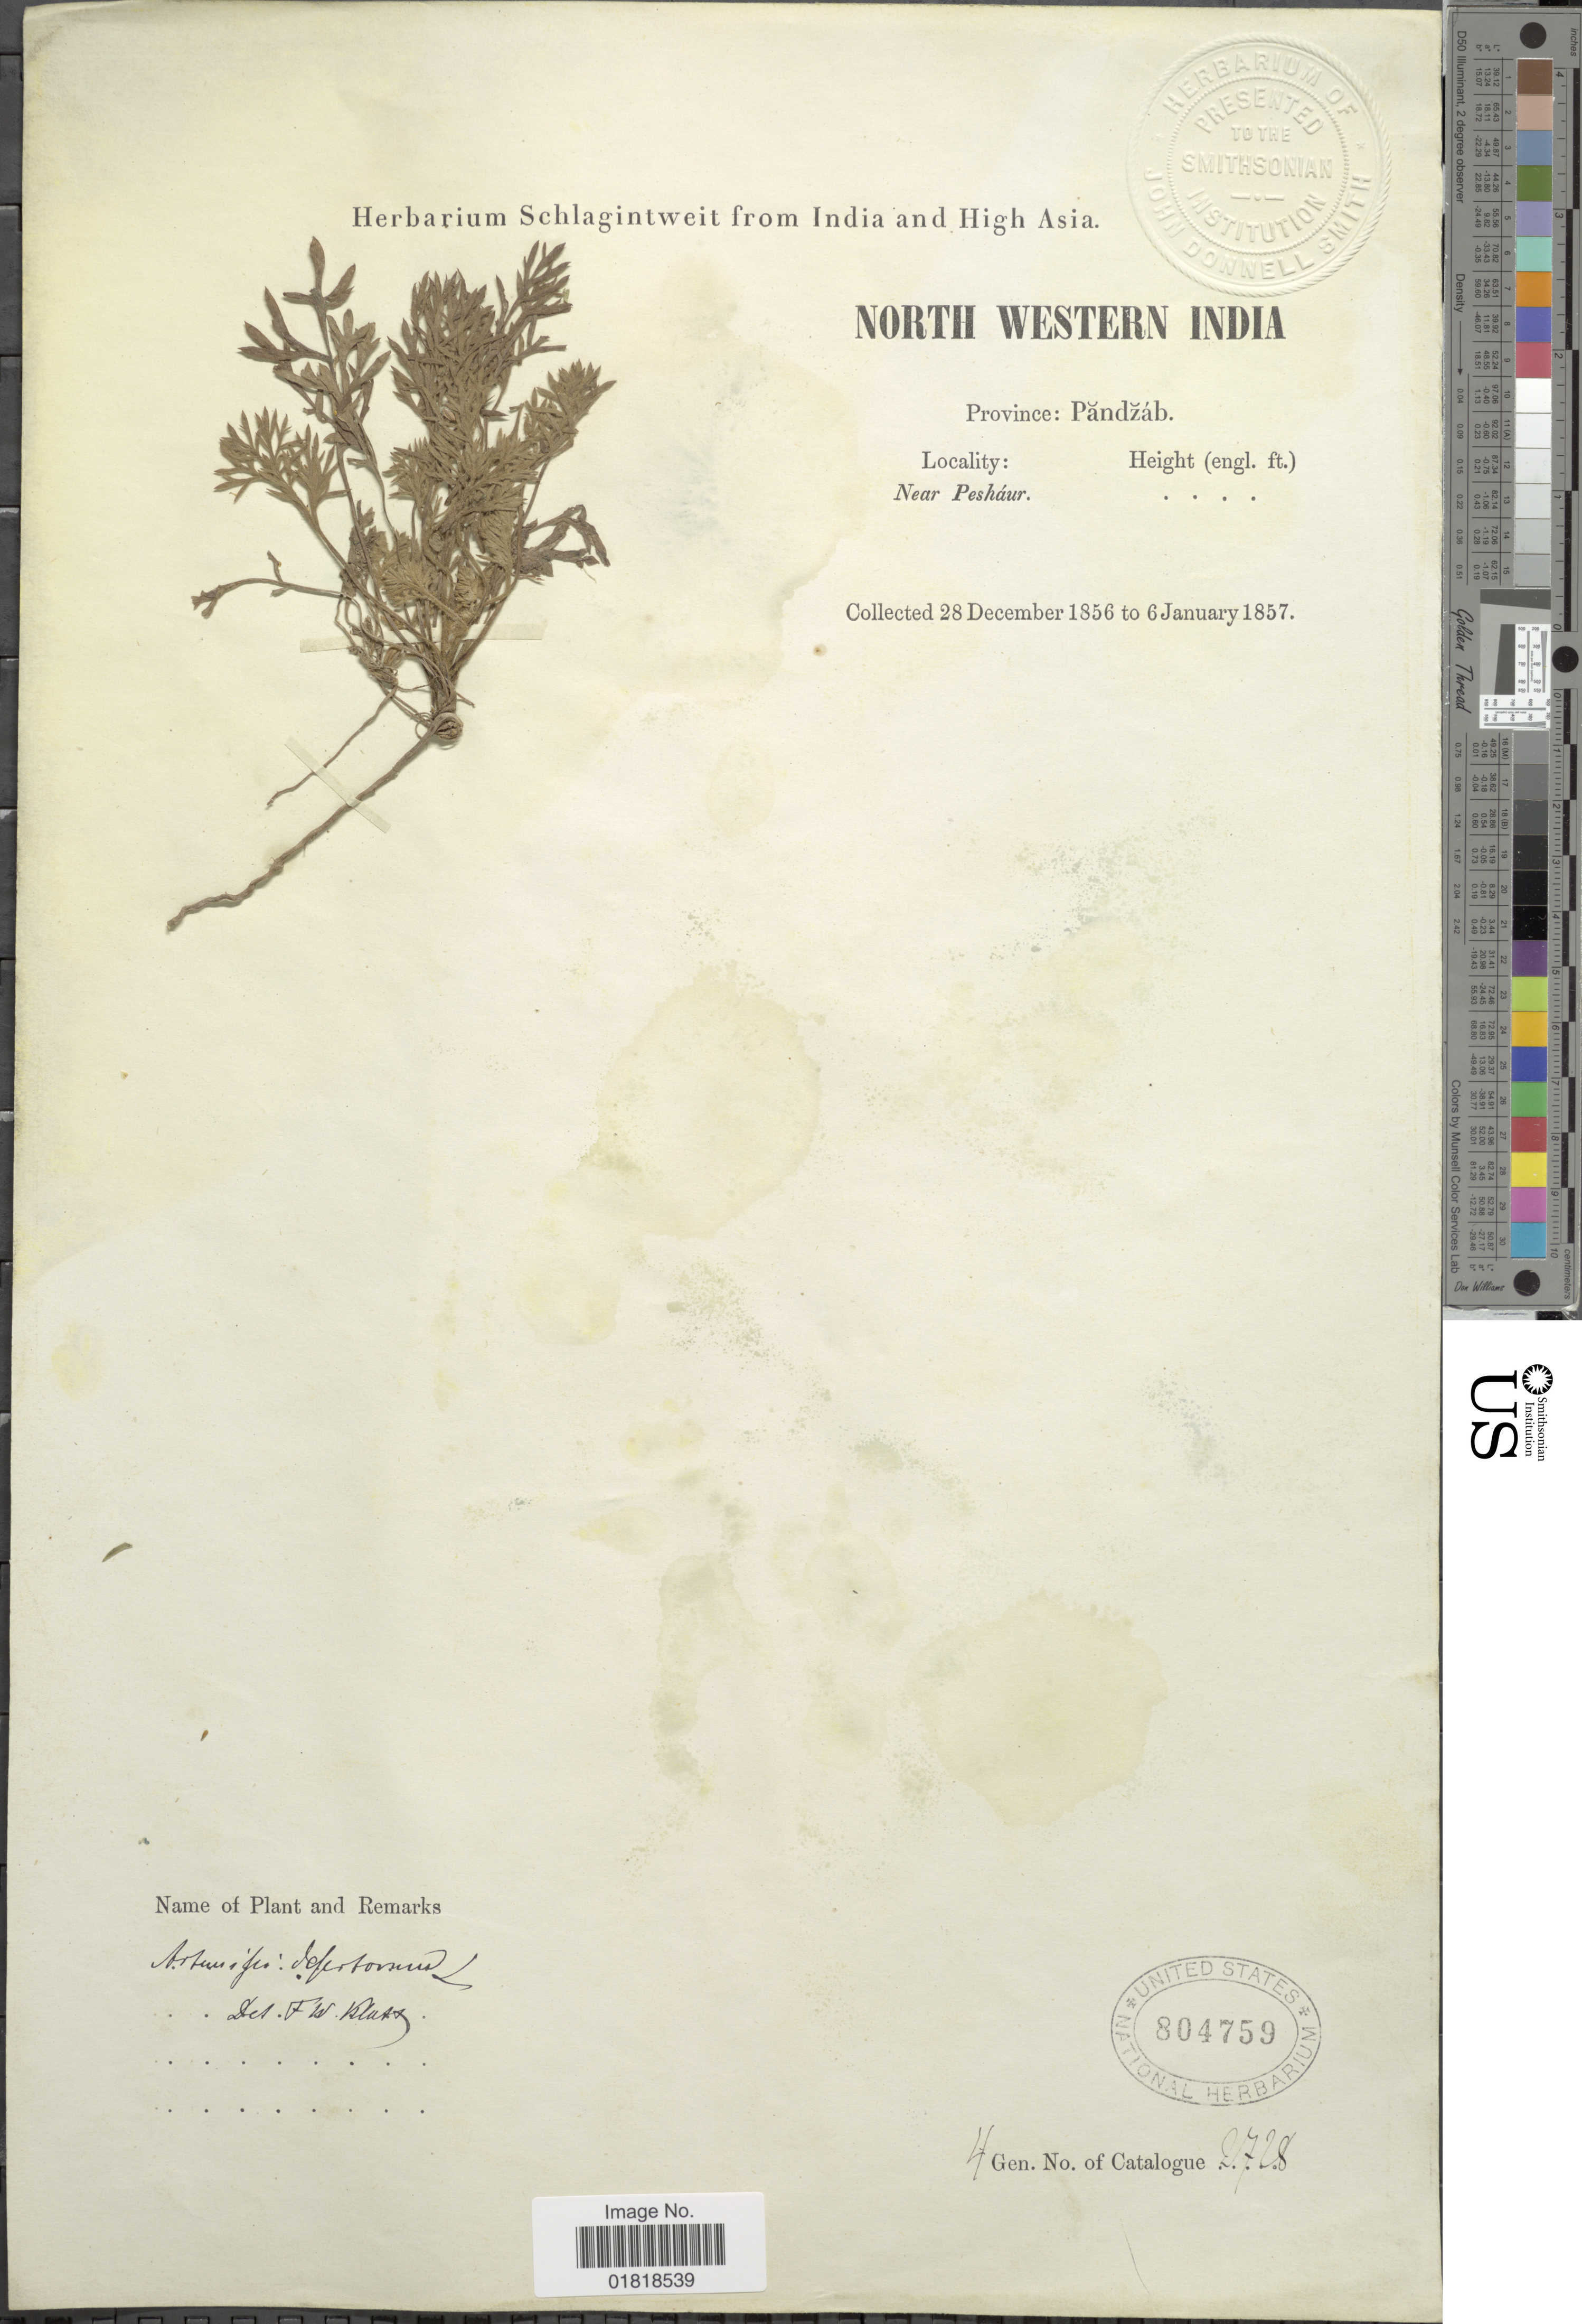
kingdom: Plantae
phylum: Tracheophyta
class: Magnoliopsida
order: Asterales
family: Asteraceae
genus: Artemisia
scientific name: Artemisia desertorum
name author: Spreng.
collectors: ex herb. Schlagintweit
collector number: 2728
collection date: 1856-12-28/1857-01-06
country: India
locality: North Western India, Province: Pandzáb, near Pesháur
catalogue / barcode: US 804759